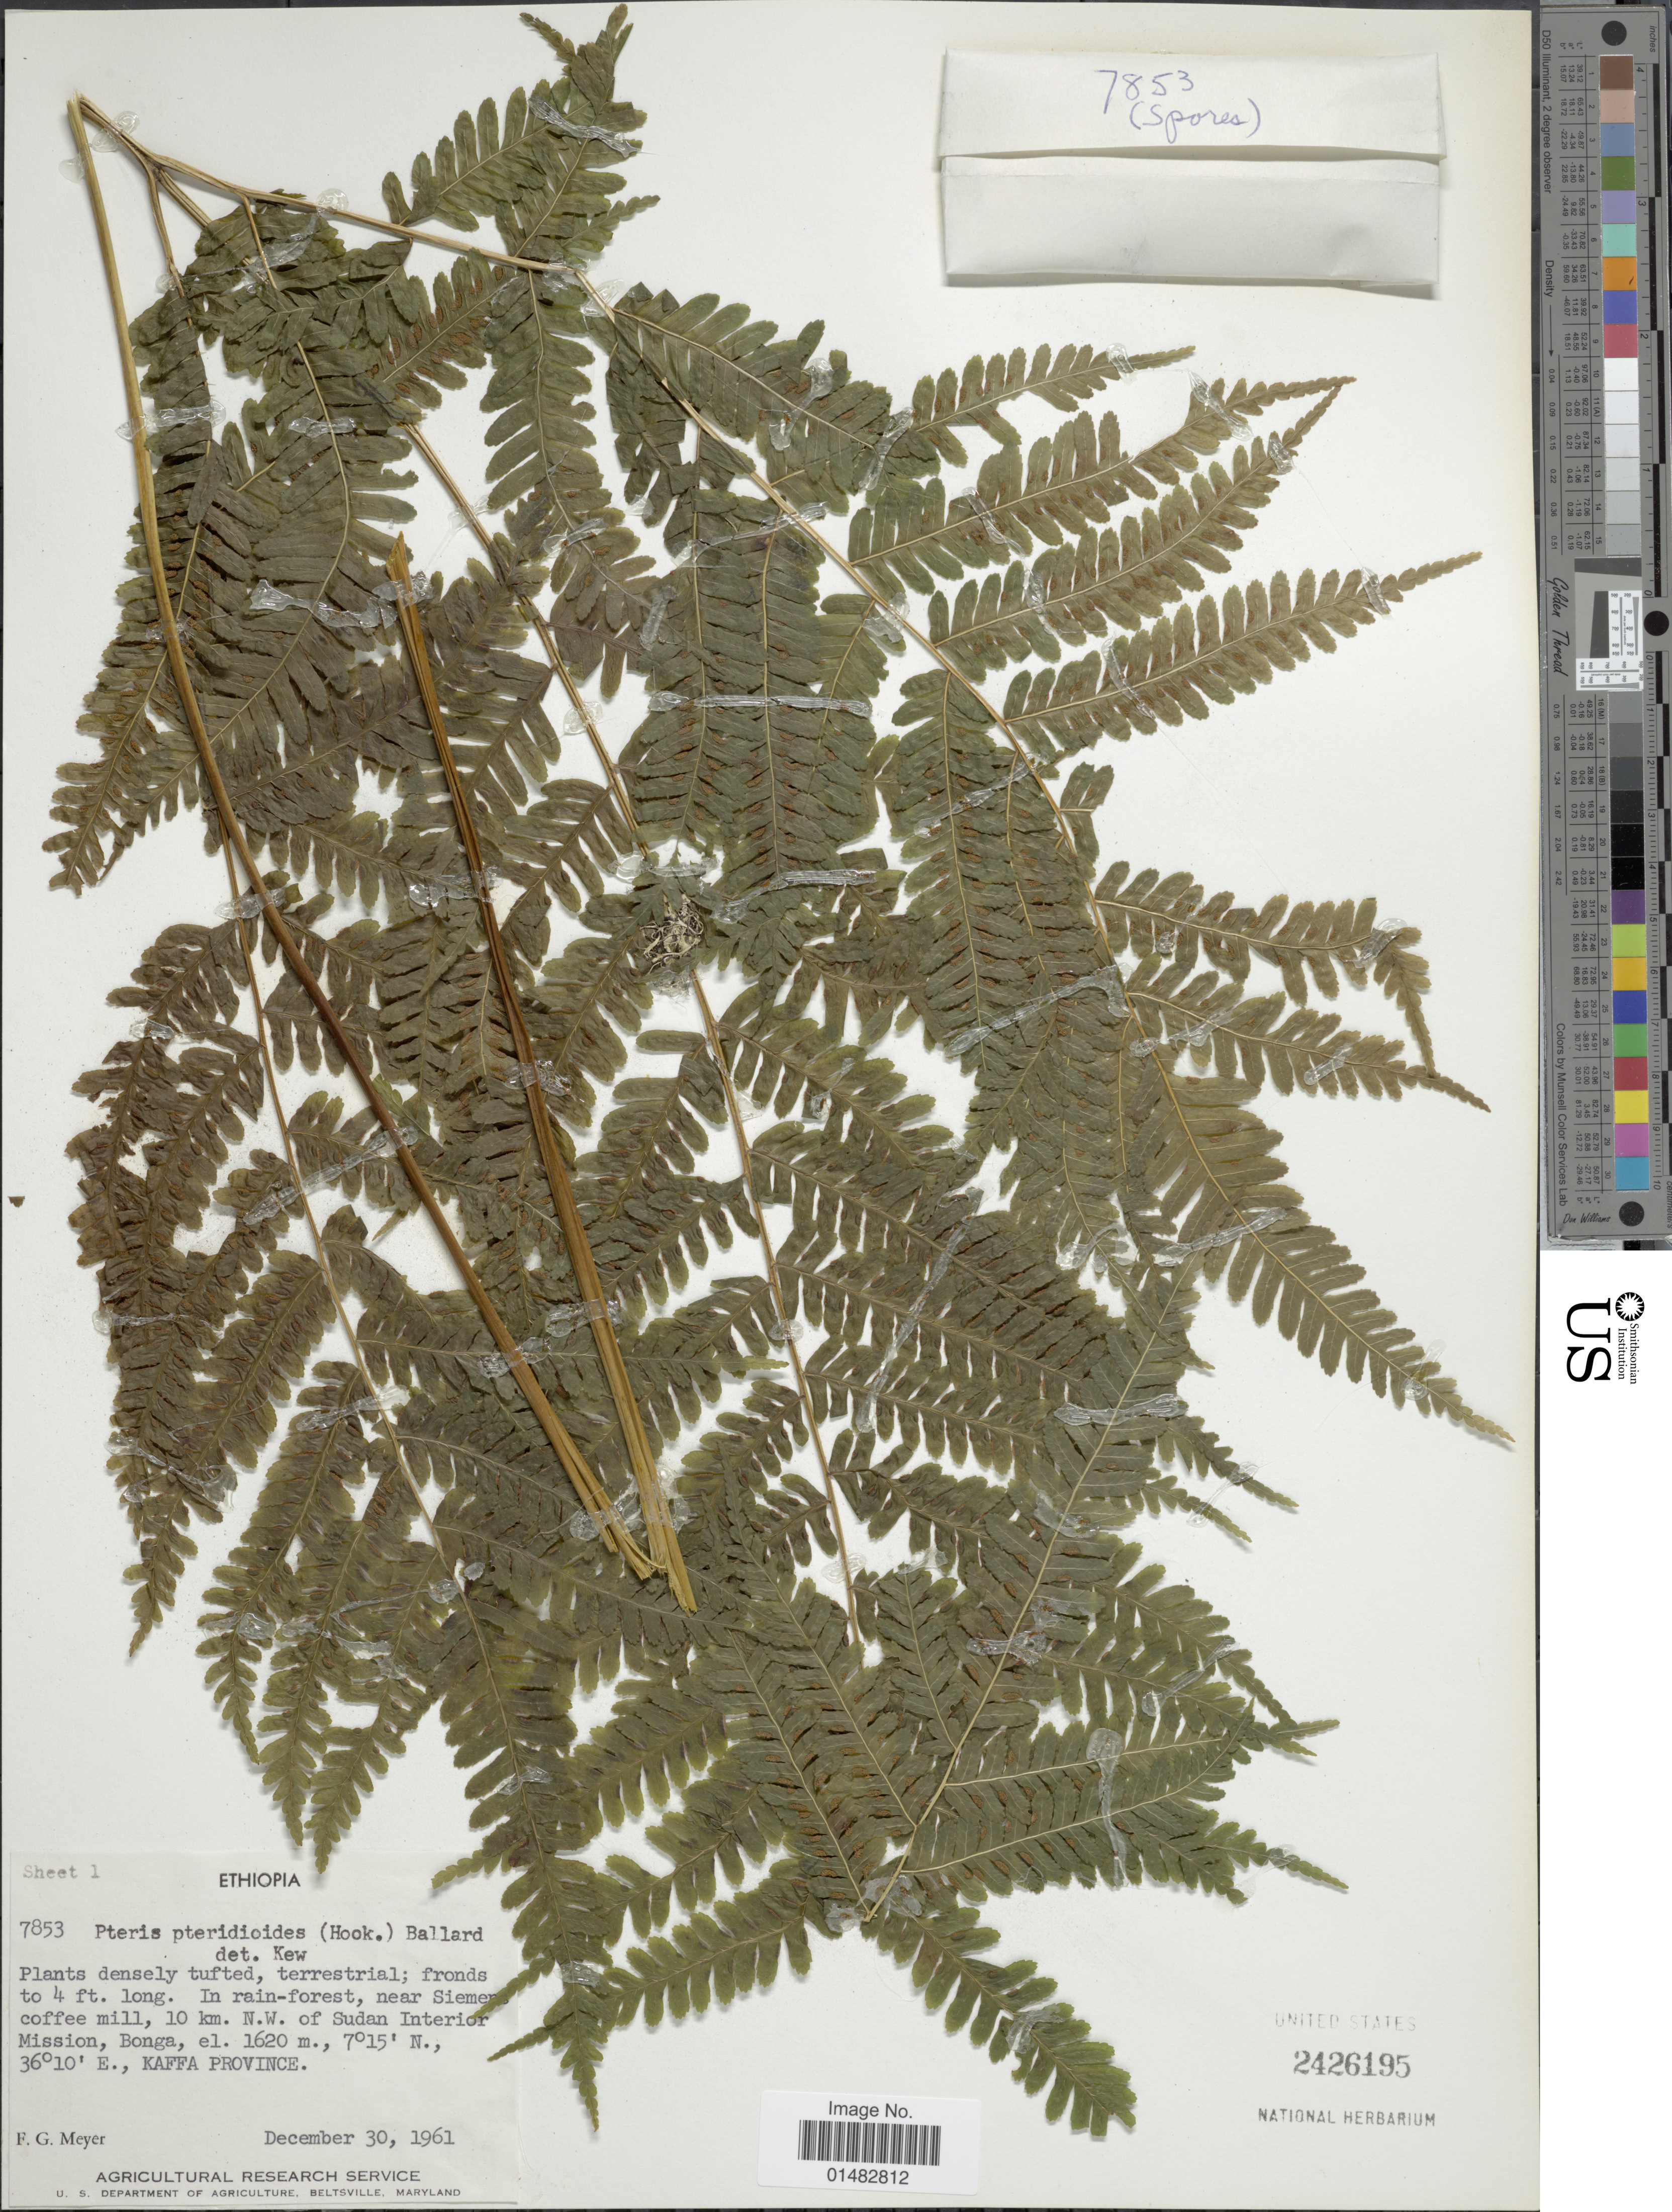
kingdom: Plantae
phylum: Tracheophyta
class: Polypodiopsida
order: Polypodiales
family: Pteridaceae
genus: Pteris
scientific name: Pteris pteridioides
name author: (Hook.) Ballard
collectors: F. G. Meyer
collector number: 7853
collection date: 1961-12-30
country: Ethiopia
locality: Ethiopia, In rain-forest, near Siemens coffee mill, 10 km. N.W. of Sudan Interior Mission, Bonga, Kaffa Province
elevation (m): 1620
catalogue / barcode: US 2426195